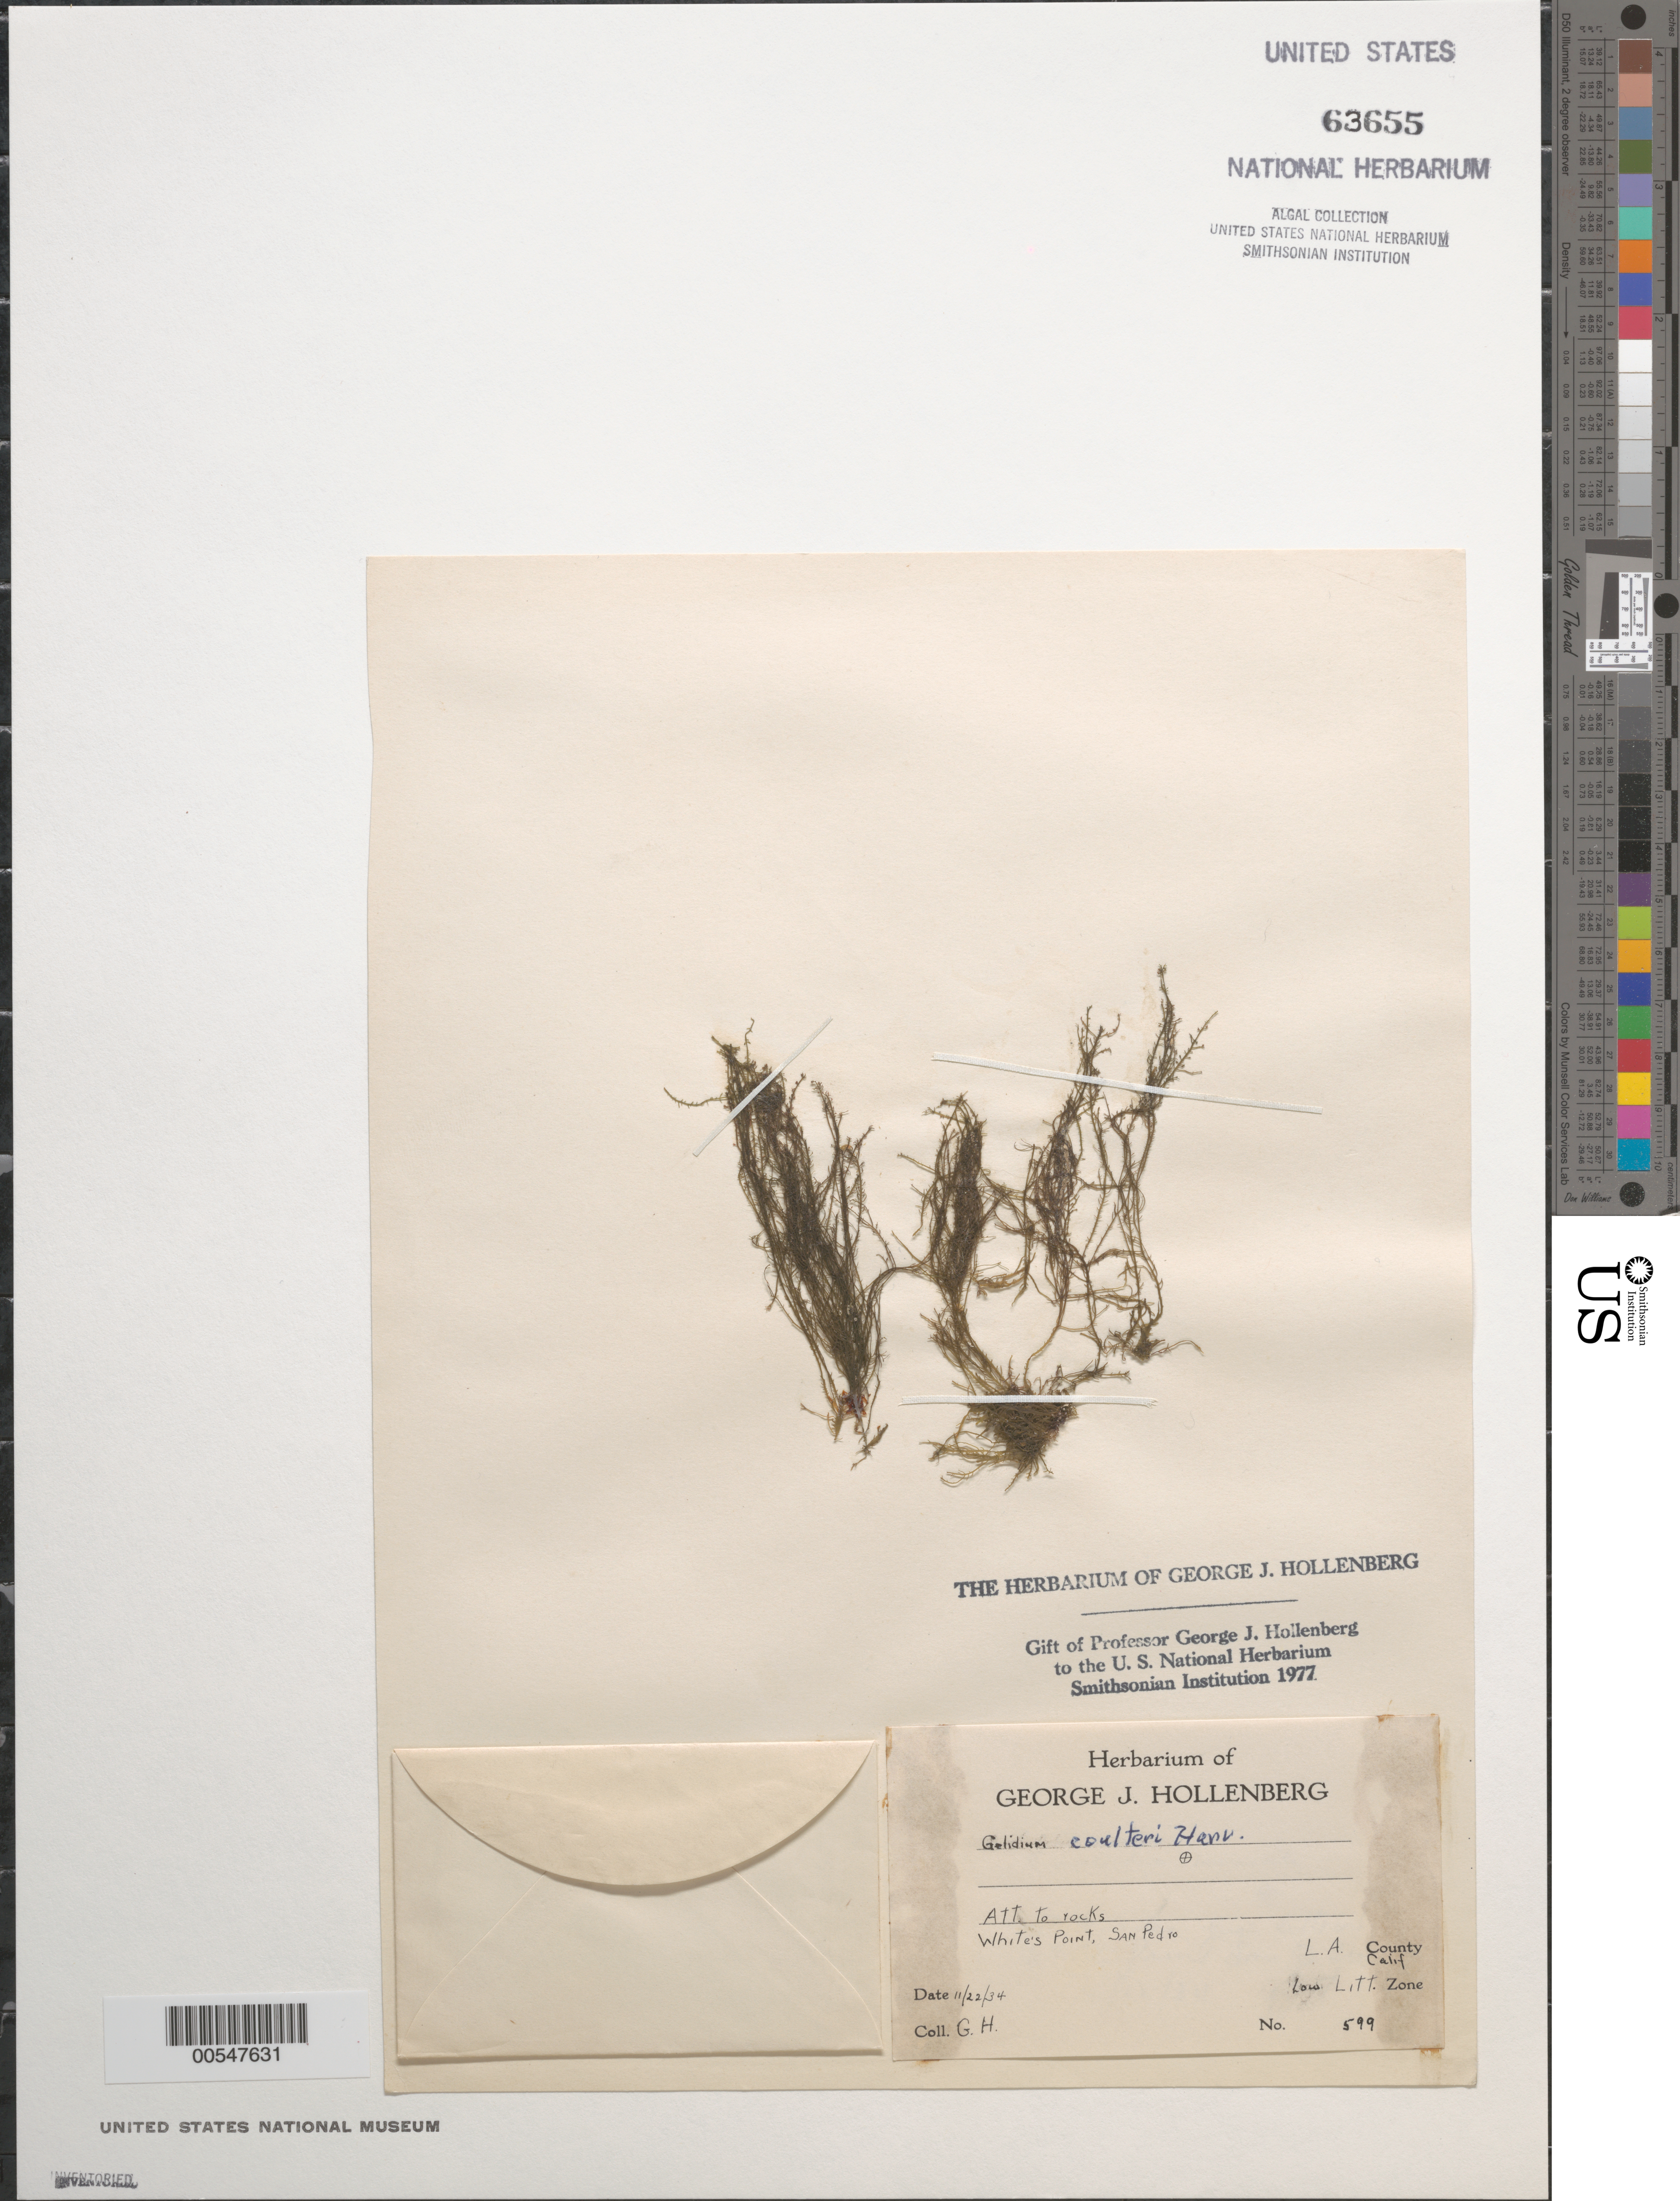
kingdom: Plantae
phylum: Rhodophyta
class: Florideophyceae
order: Gelidiales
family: Gelidiaceae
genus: Gelidium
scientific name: Gelidium coulteri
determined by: Hollenberg, George J.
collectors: G. Hollenberg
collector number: GJH 599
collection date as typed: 22 Nov 1934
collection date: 1934-11-22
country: United States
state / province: California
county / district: Los Angeles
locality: White's Point, San Pedro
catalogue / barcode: US 63655